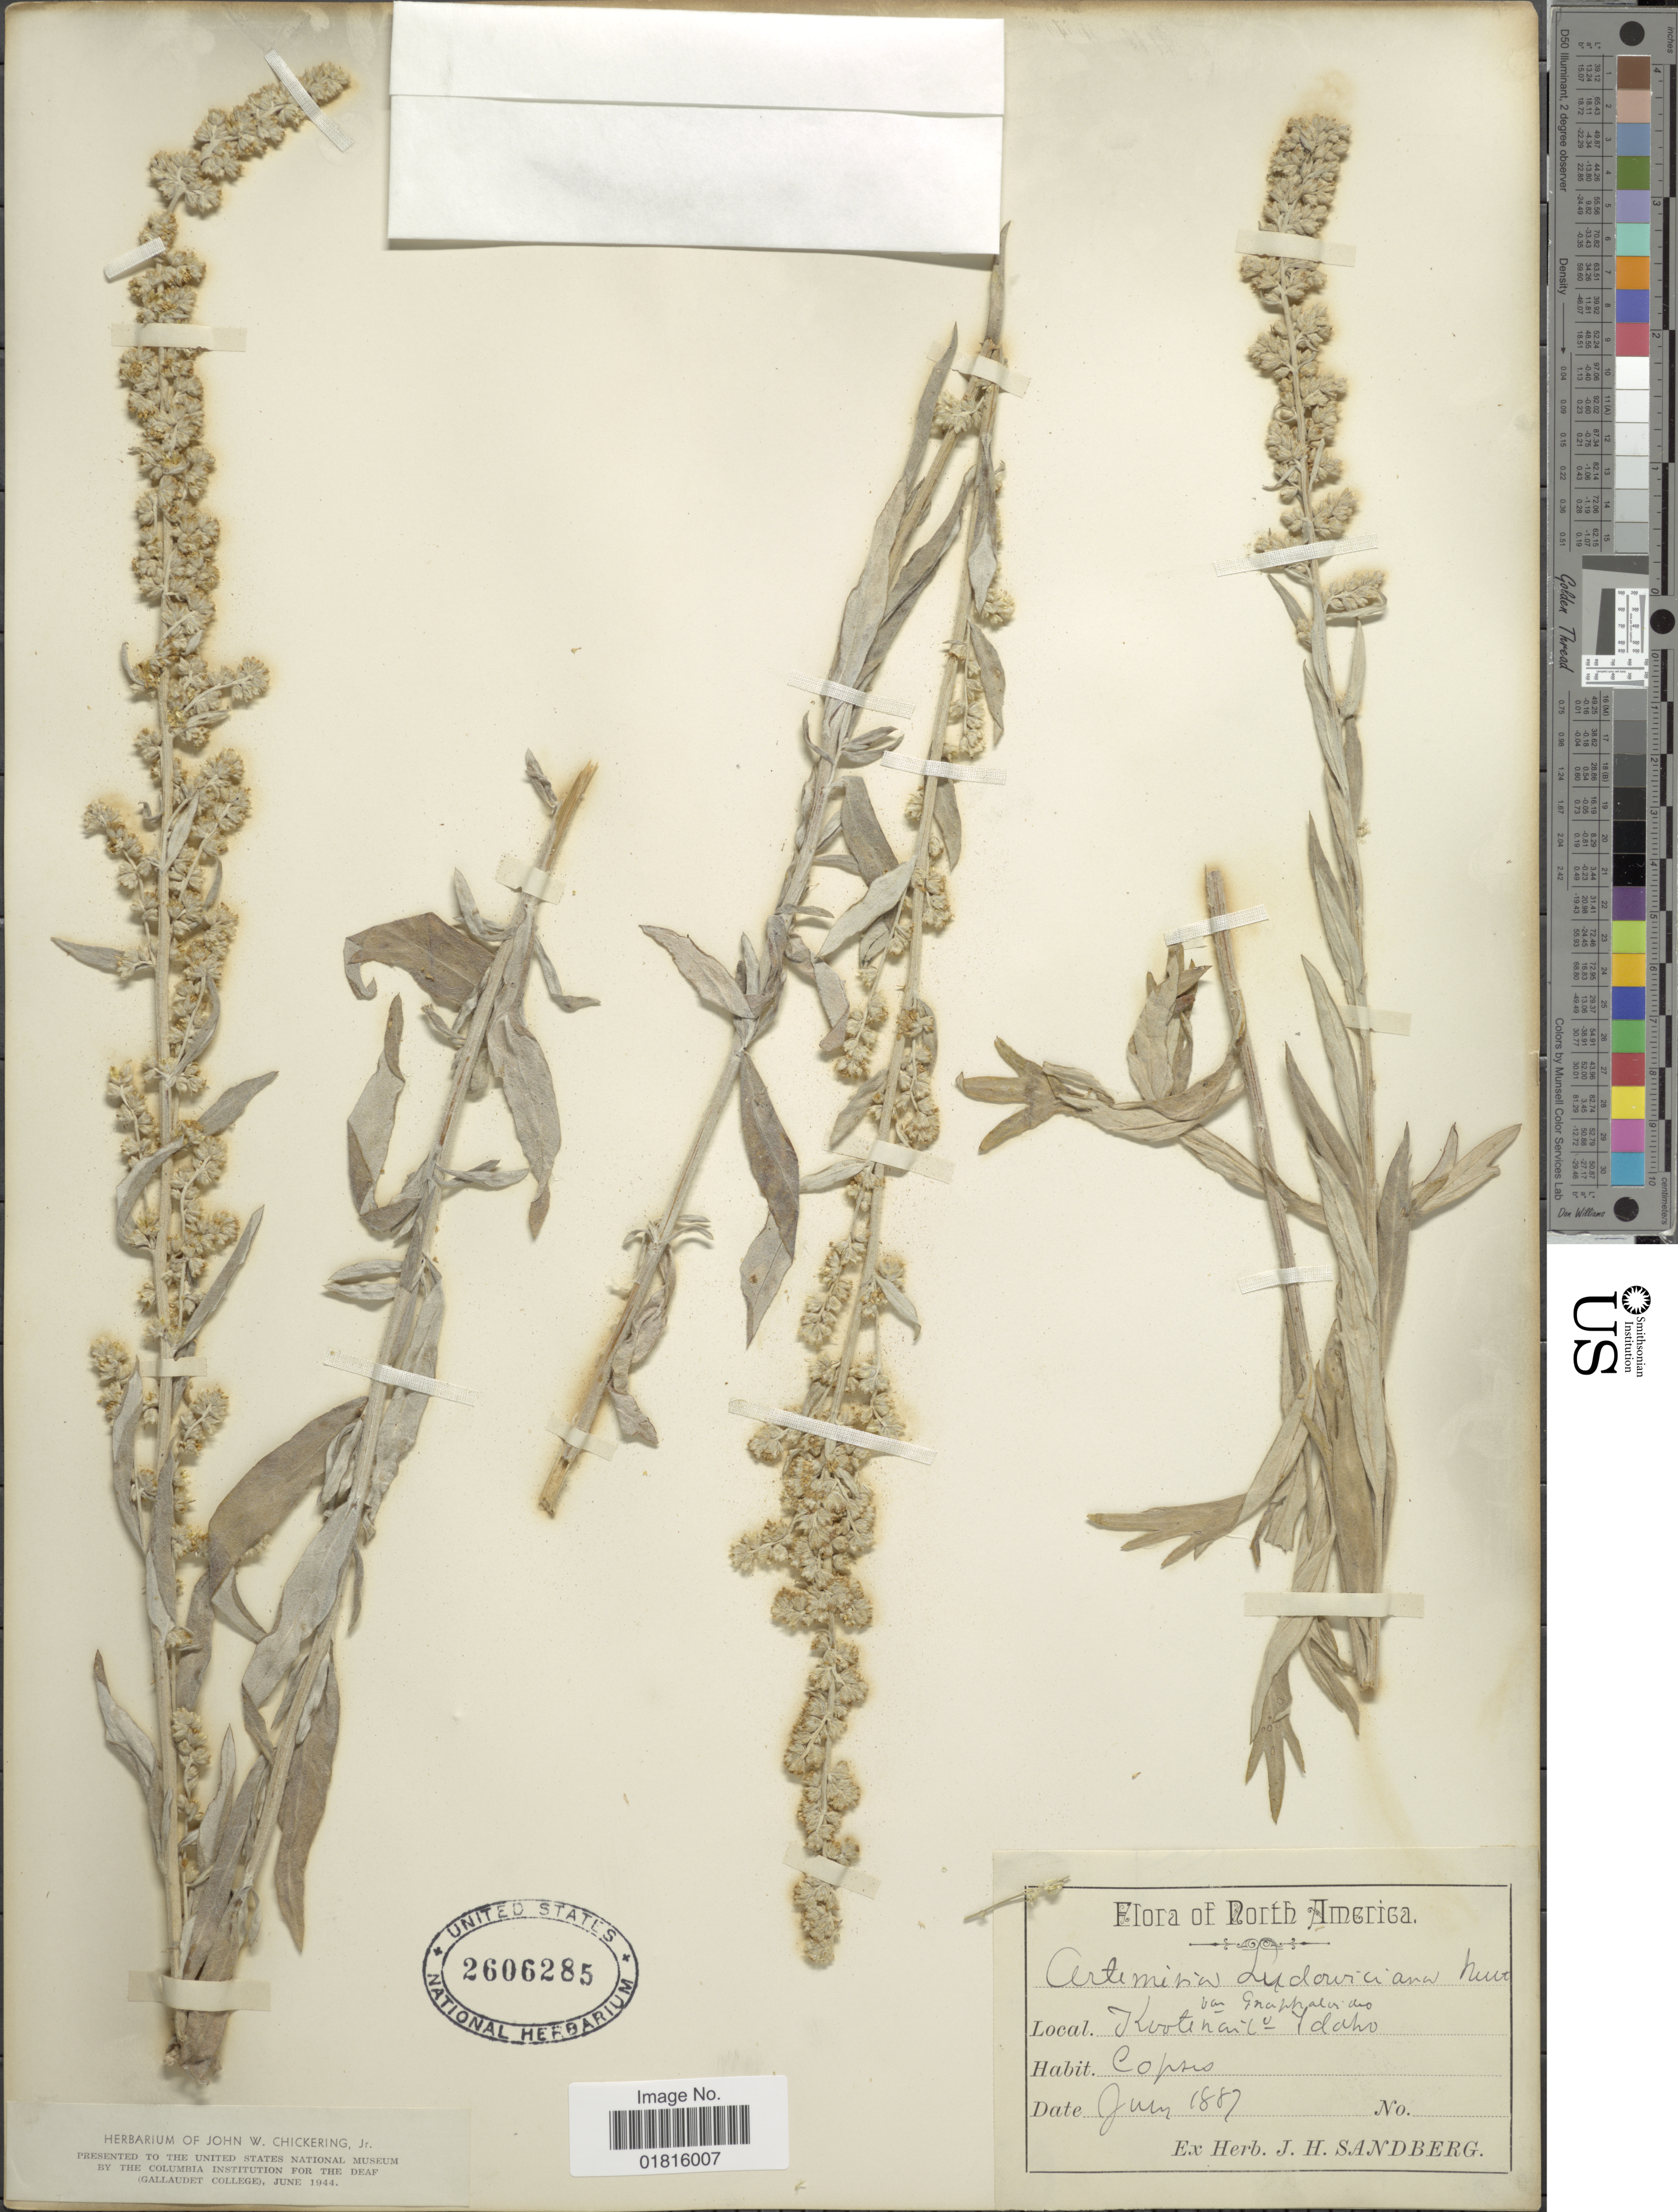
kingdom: Plantae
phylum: Tracheophyta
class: Magnoliopsida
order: Asterales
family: Asteraceae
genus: Artemisia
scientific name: Artemisia ludoviciana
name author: Nutt.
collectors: ex. herb. J. H. Sandberg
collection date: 1887-07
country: United States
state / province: Idaho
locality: North America, Kootenai Co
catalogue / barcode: US 2606285